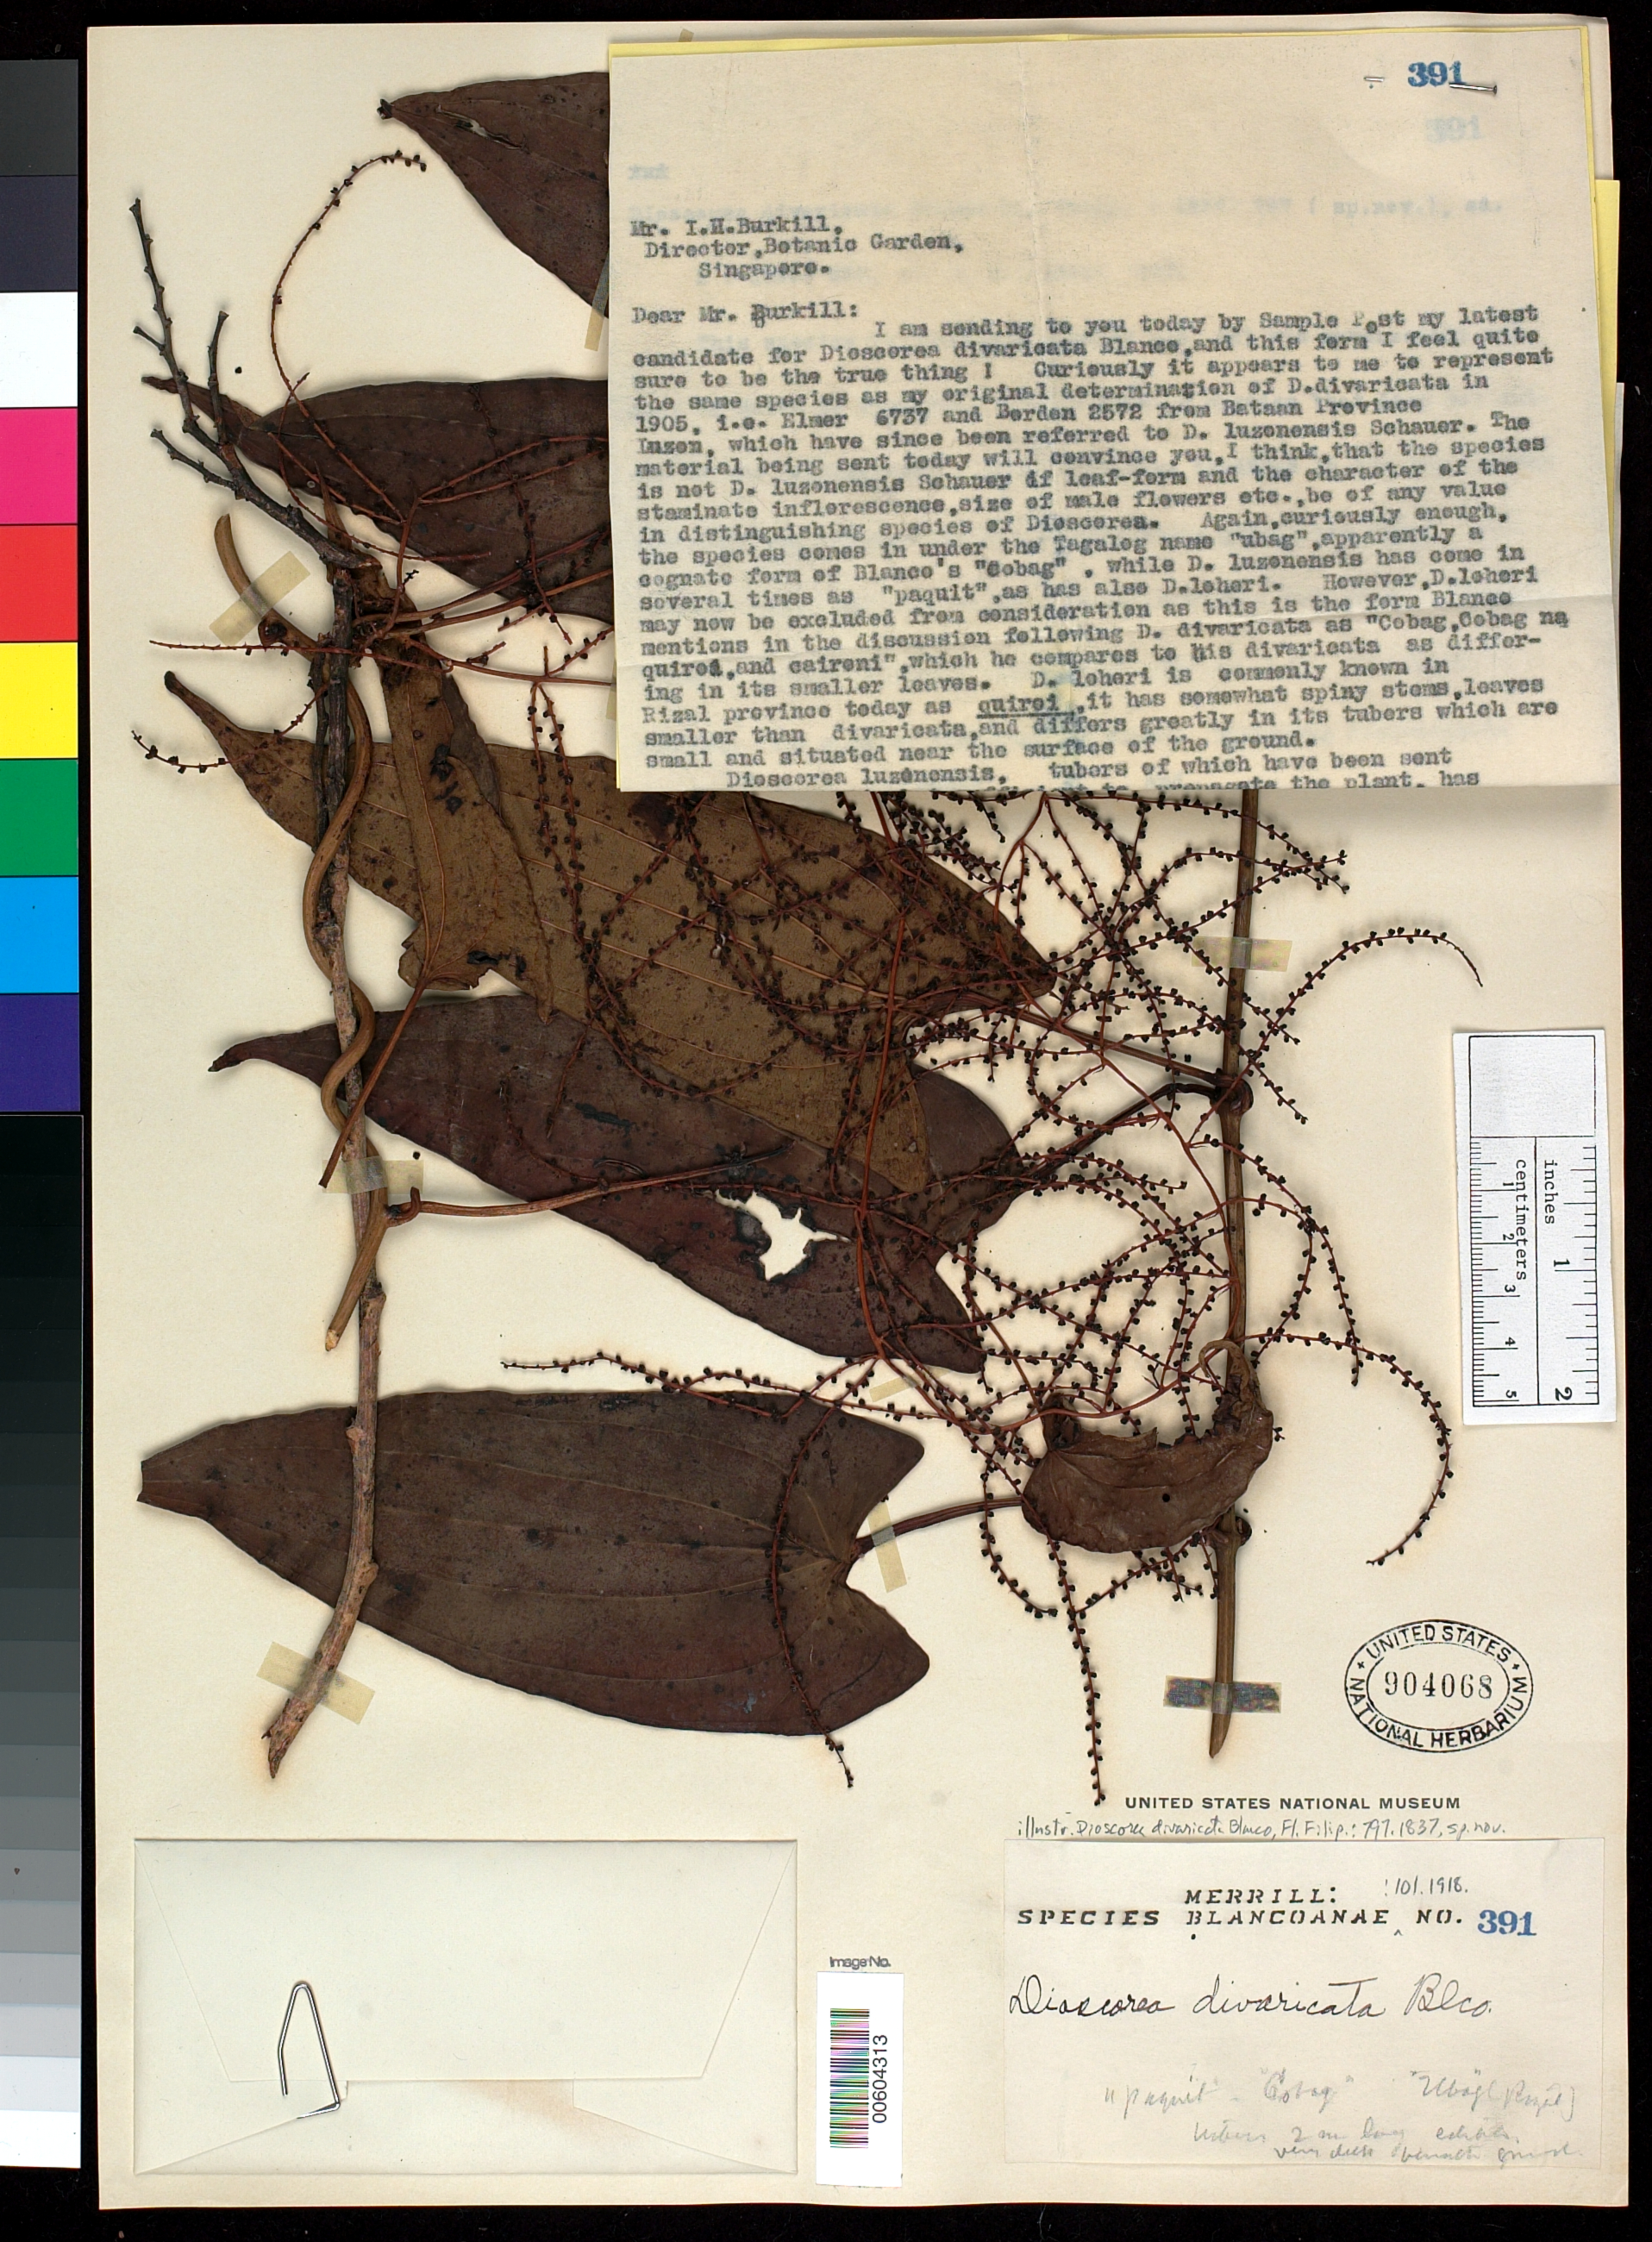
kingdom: Plantae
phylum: Tracheophyta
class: Liliopsida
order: Dioscoreales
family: Dioscoreaceae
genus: Dioscorea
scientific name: Dioscorea divaricata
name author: Blanco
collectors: E. D. Merrill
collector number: Sp. Blancoan. 0391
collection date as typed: Nov 1914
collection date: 1914-11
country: Philippines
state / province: Calabarzon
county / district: Rizal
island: Luzon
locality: Antipolo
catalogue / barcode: US 904068